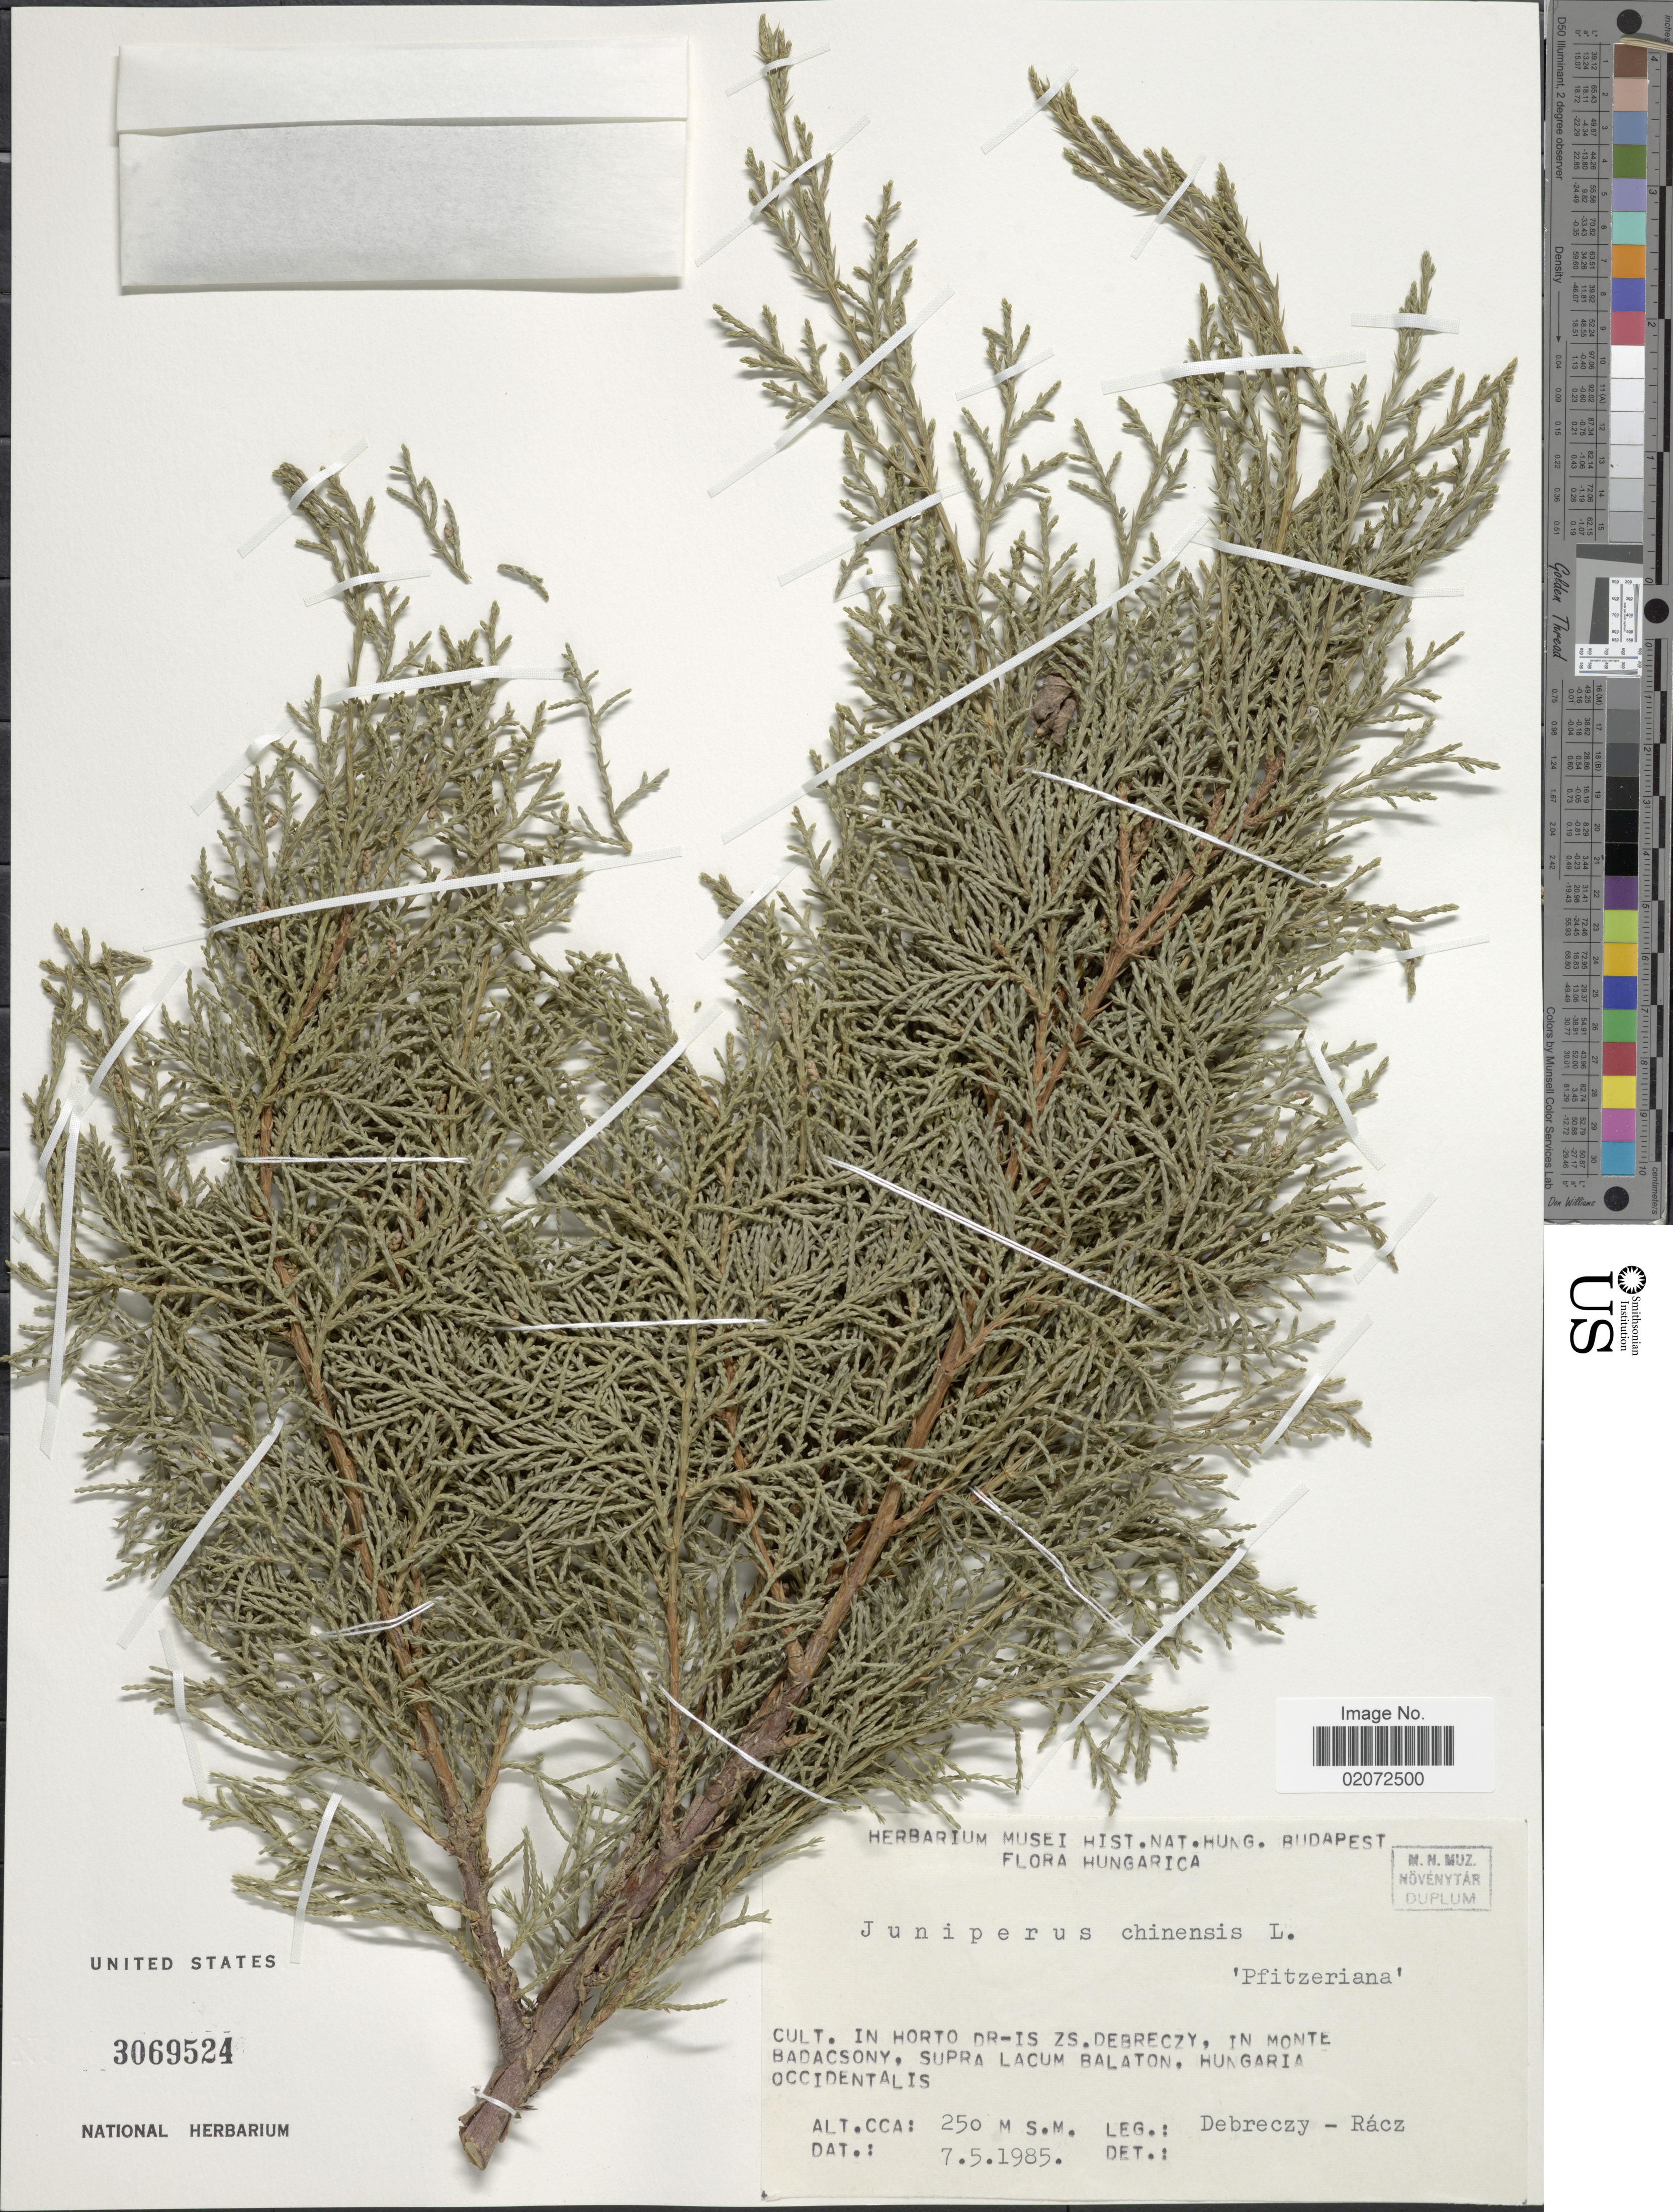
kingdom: Plantae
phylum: Tracheophyta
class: Pinopsida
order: Pinales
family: Cupressaceae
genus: Juniperus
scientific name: Juniperus chinensis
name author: L.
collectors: Debreczy & Rácz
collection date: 1985-05-07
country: Hungary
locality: Hungarica. Cult. in horto dr-is zs.Debreczy, in monte Badacsony, supra lacum Balaton, Hungaria occidentalis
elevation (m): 250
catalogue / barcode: US 3069524